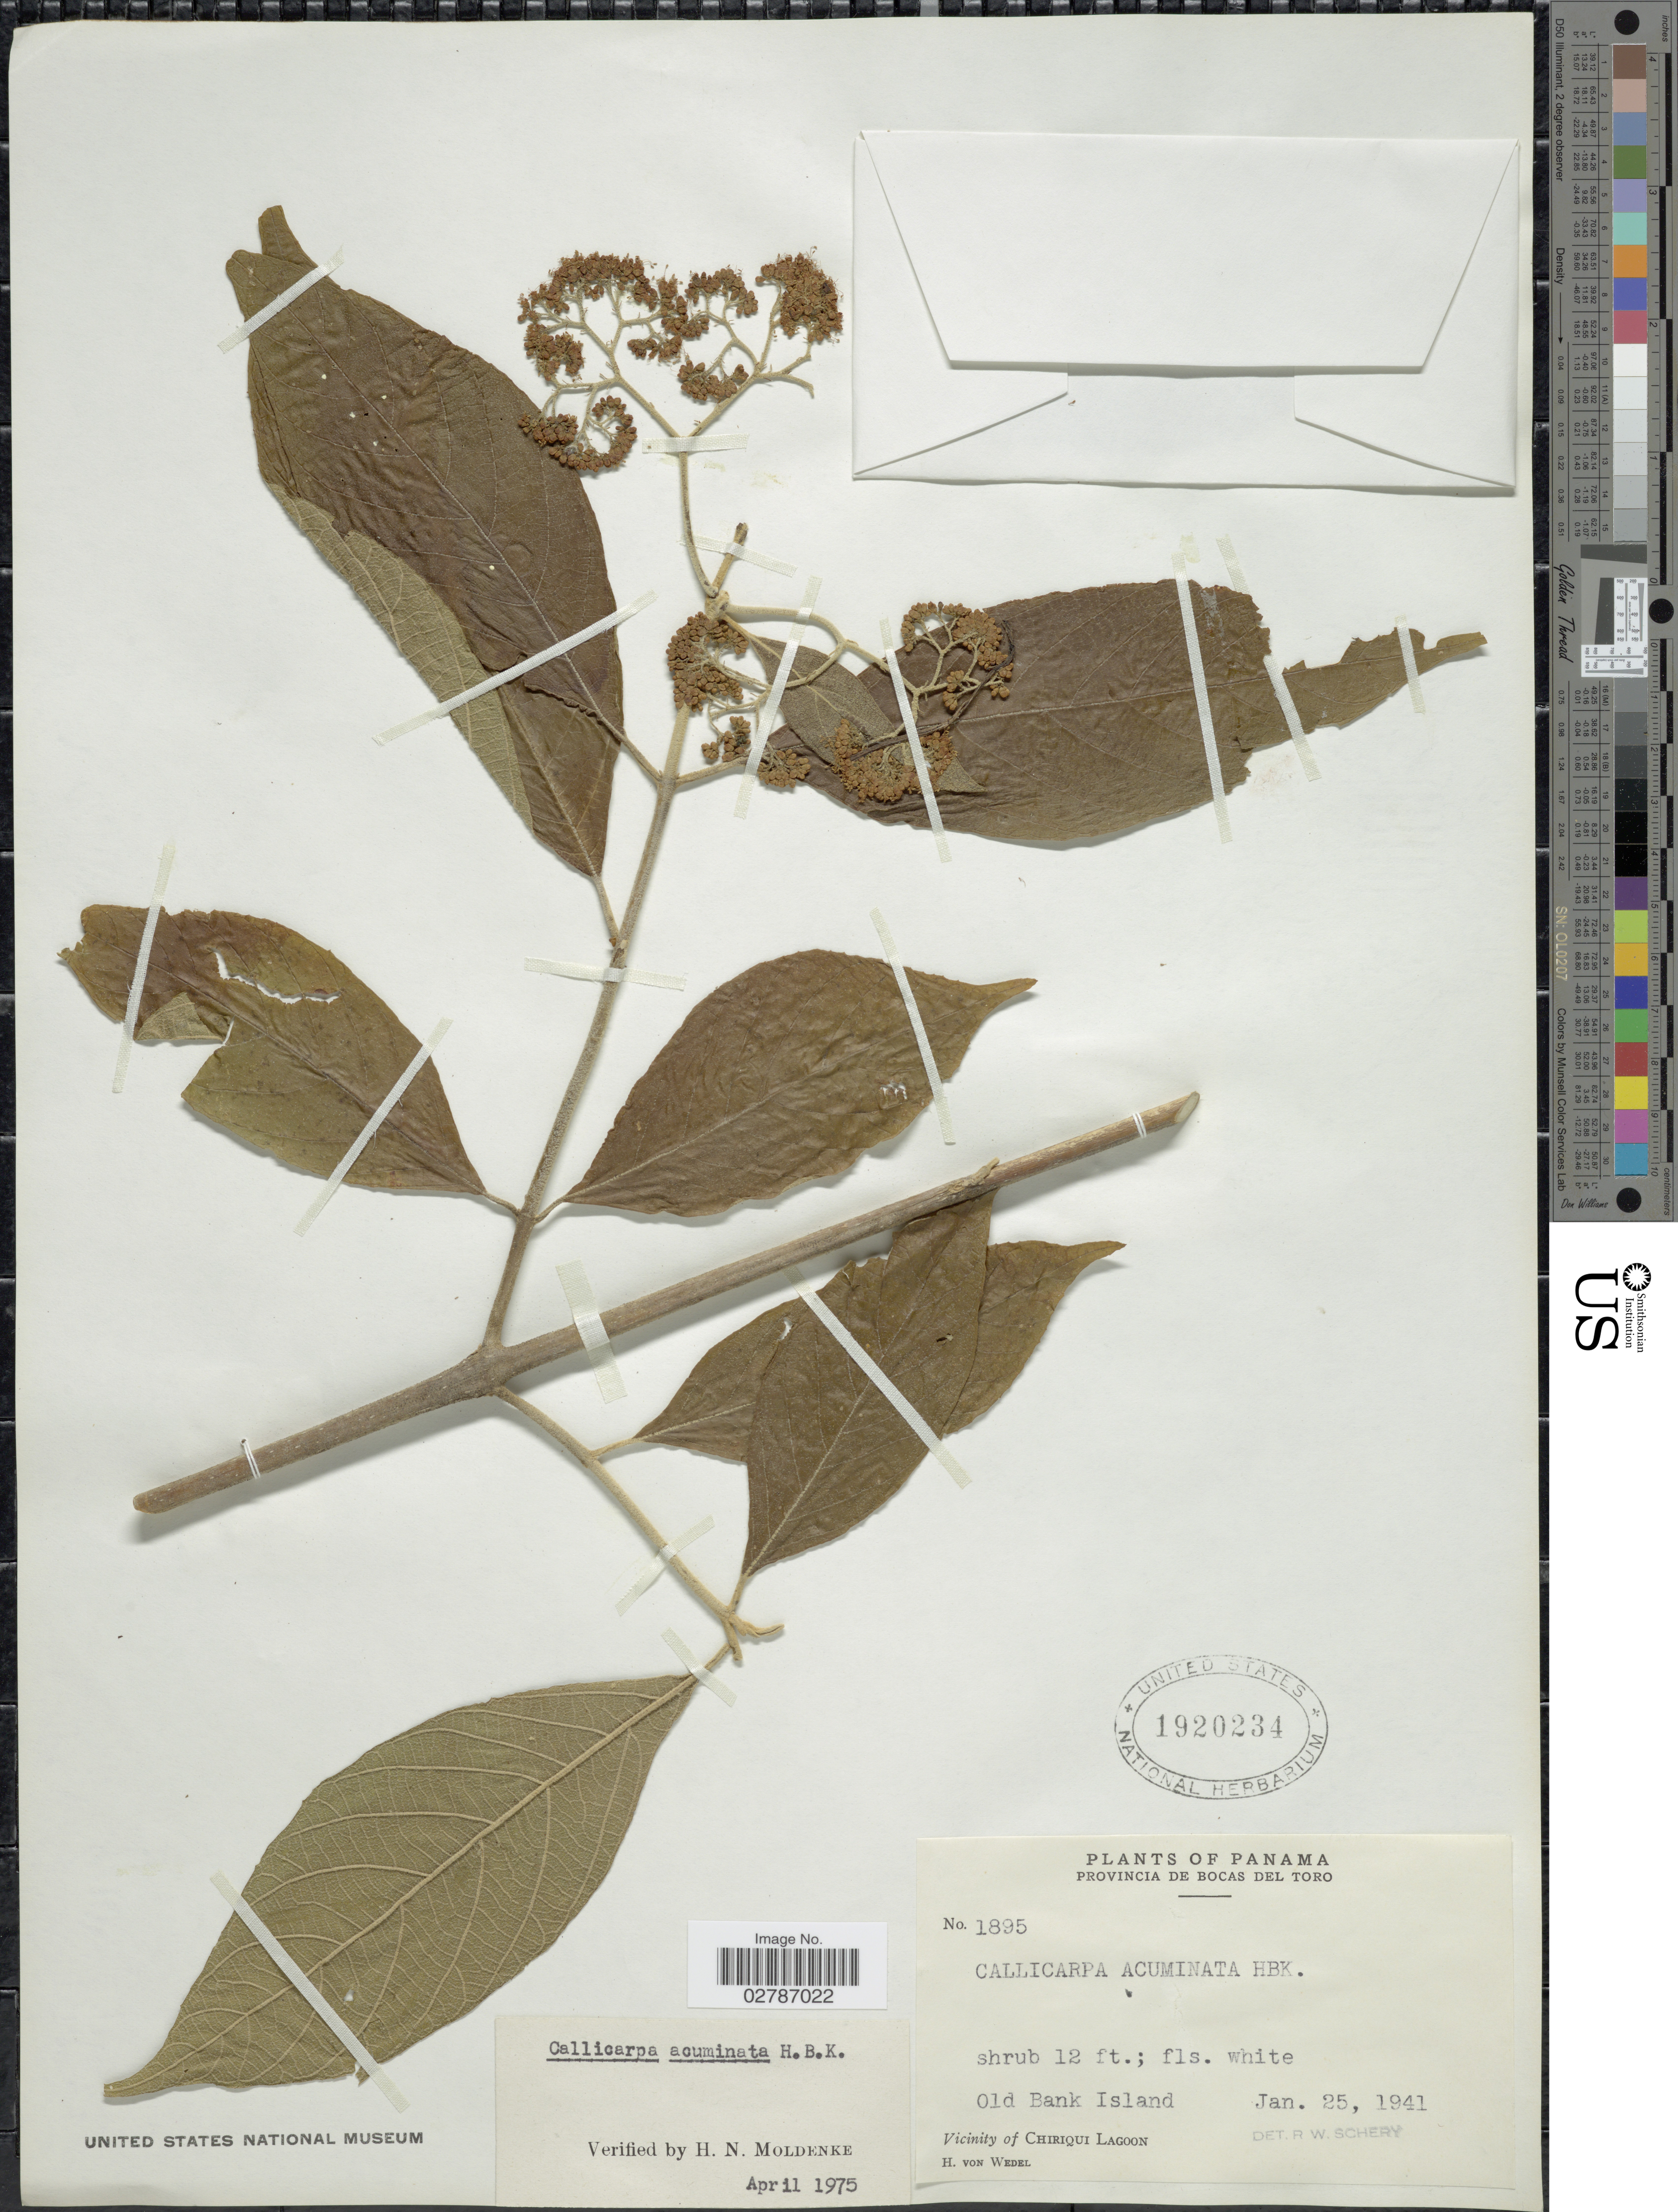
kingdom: Plantae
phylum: Tracheophyta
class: Magnoliopsida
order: Lamiales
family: Lamiaceae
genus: Callicarpa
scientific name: Callicarpa acuminata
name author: Kunth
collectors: H. von Wedel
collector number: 1895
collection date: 1941-01-25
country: Panama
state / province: Bocas del Toro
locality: Old Bank Island. Vicinity of Chiriqui Lagoon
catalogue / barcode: US 1920234